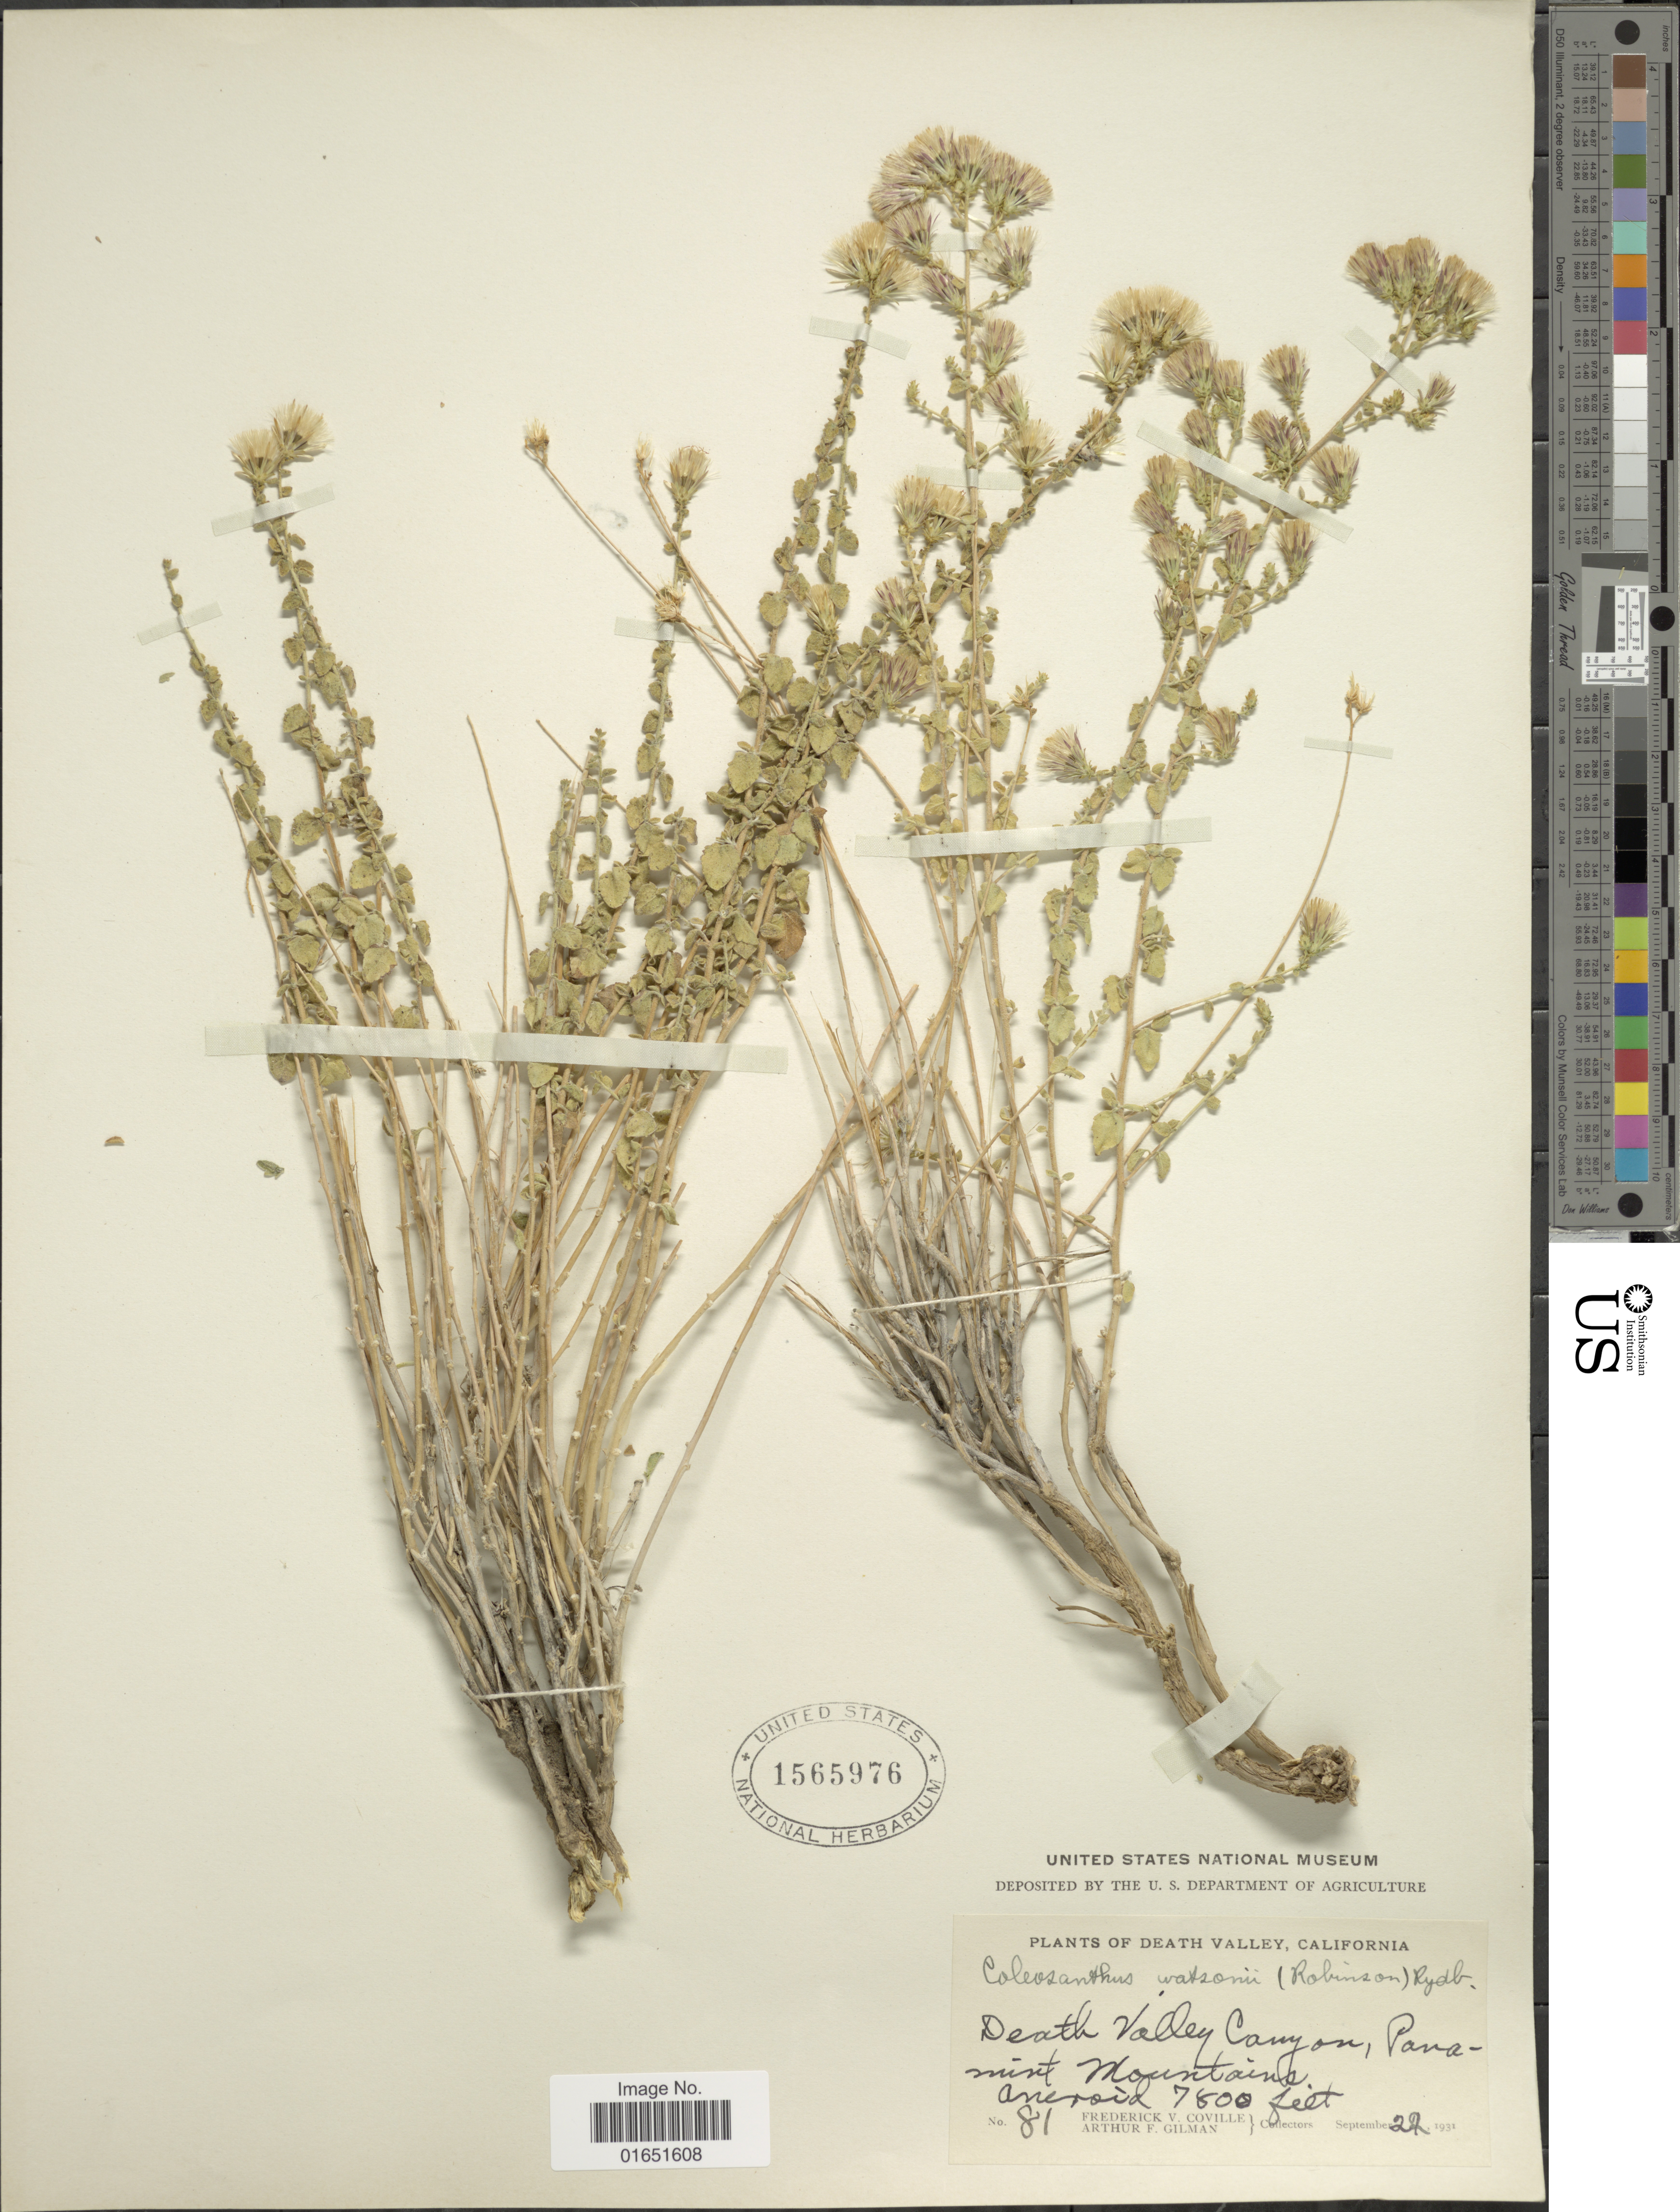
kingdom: Plantae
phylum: Tracheophyta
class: Magnoliopsida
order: Asterales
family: Asteraceae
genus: Brickellia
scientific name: Brickellia watsonii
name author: B.L. Rob.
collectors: F. V. Coville & A. Gilman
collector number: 81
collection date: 1931-09-22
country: United States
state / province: California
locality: Death Valley Canyon, Panamint Mountains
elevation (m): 229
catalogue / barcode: US 1565976